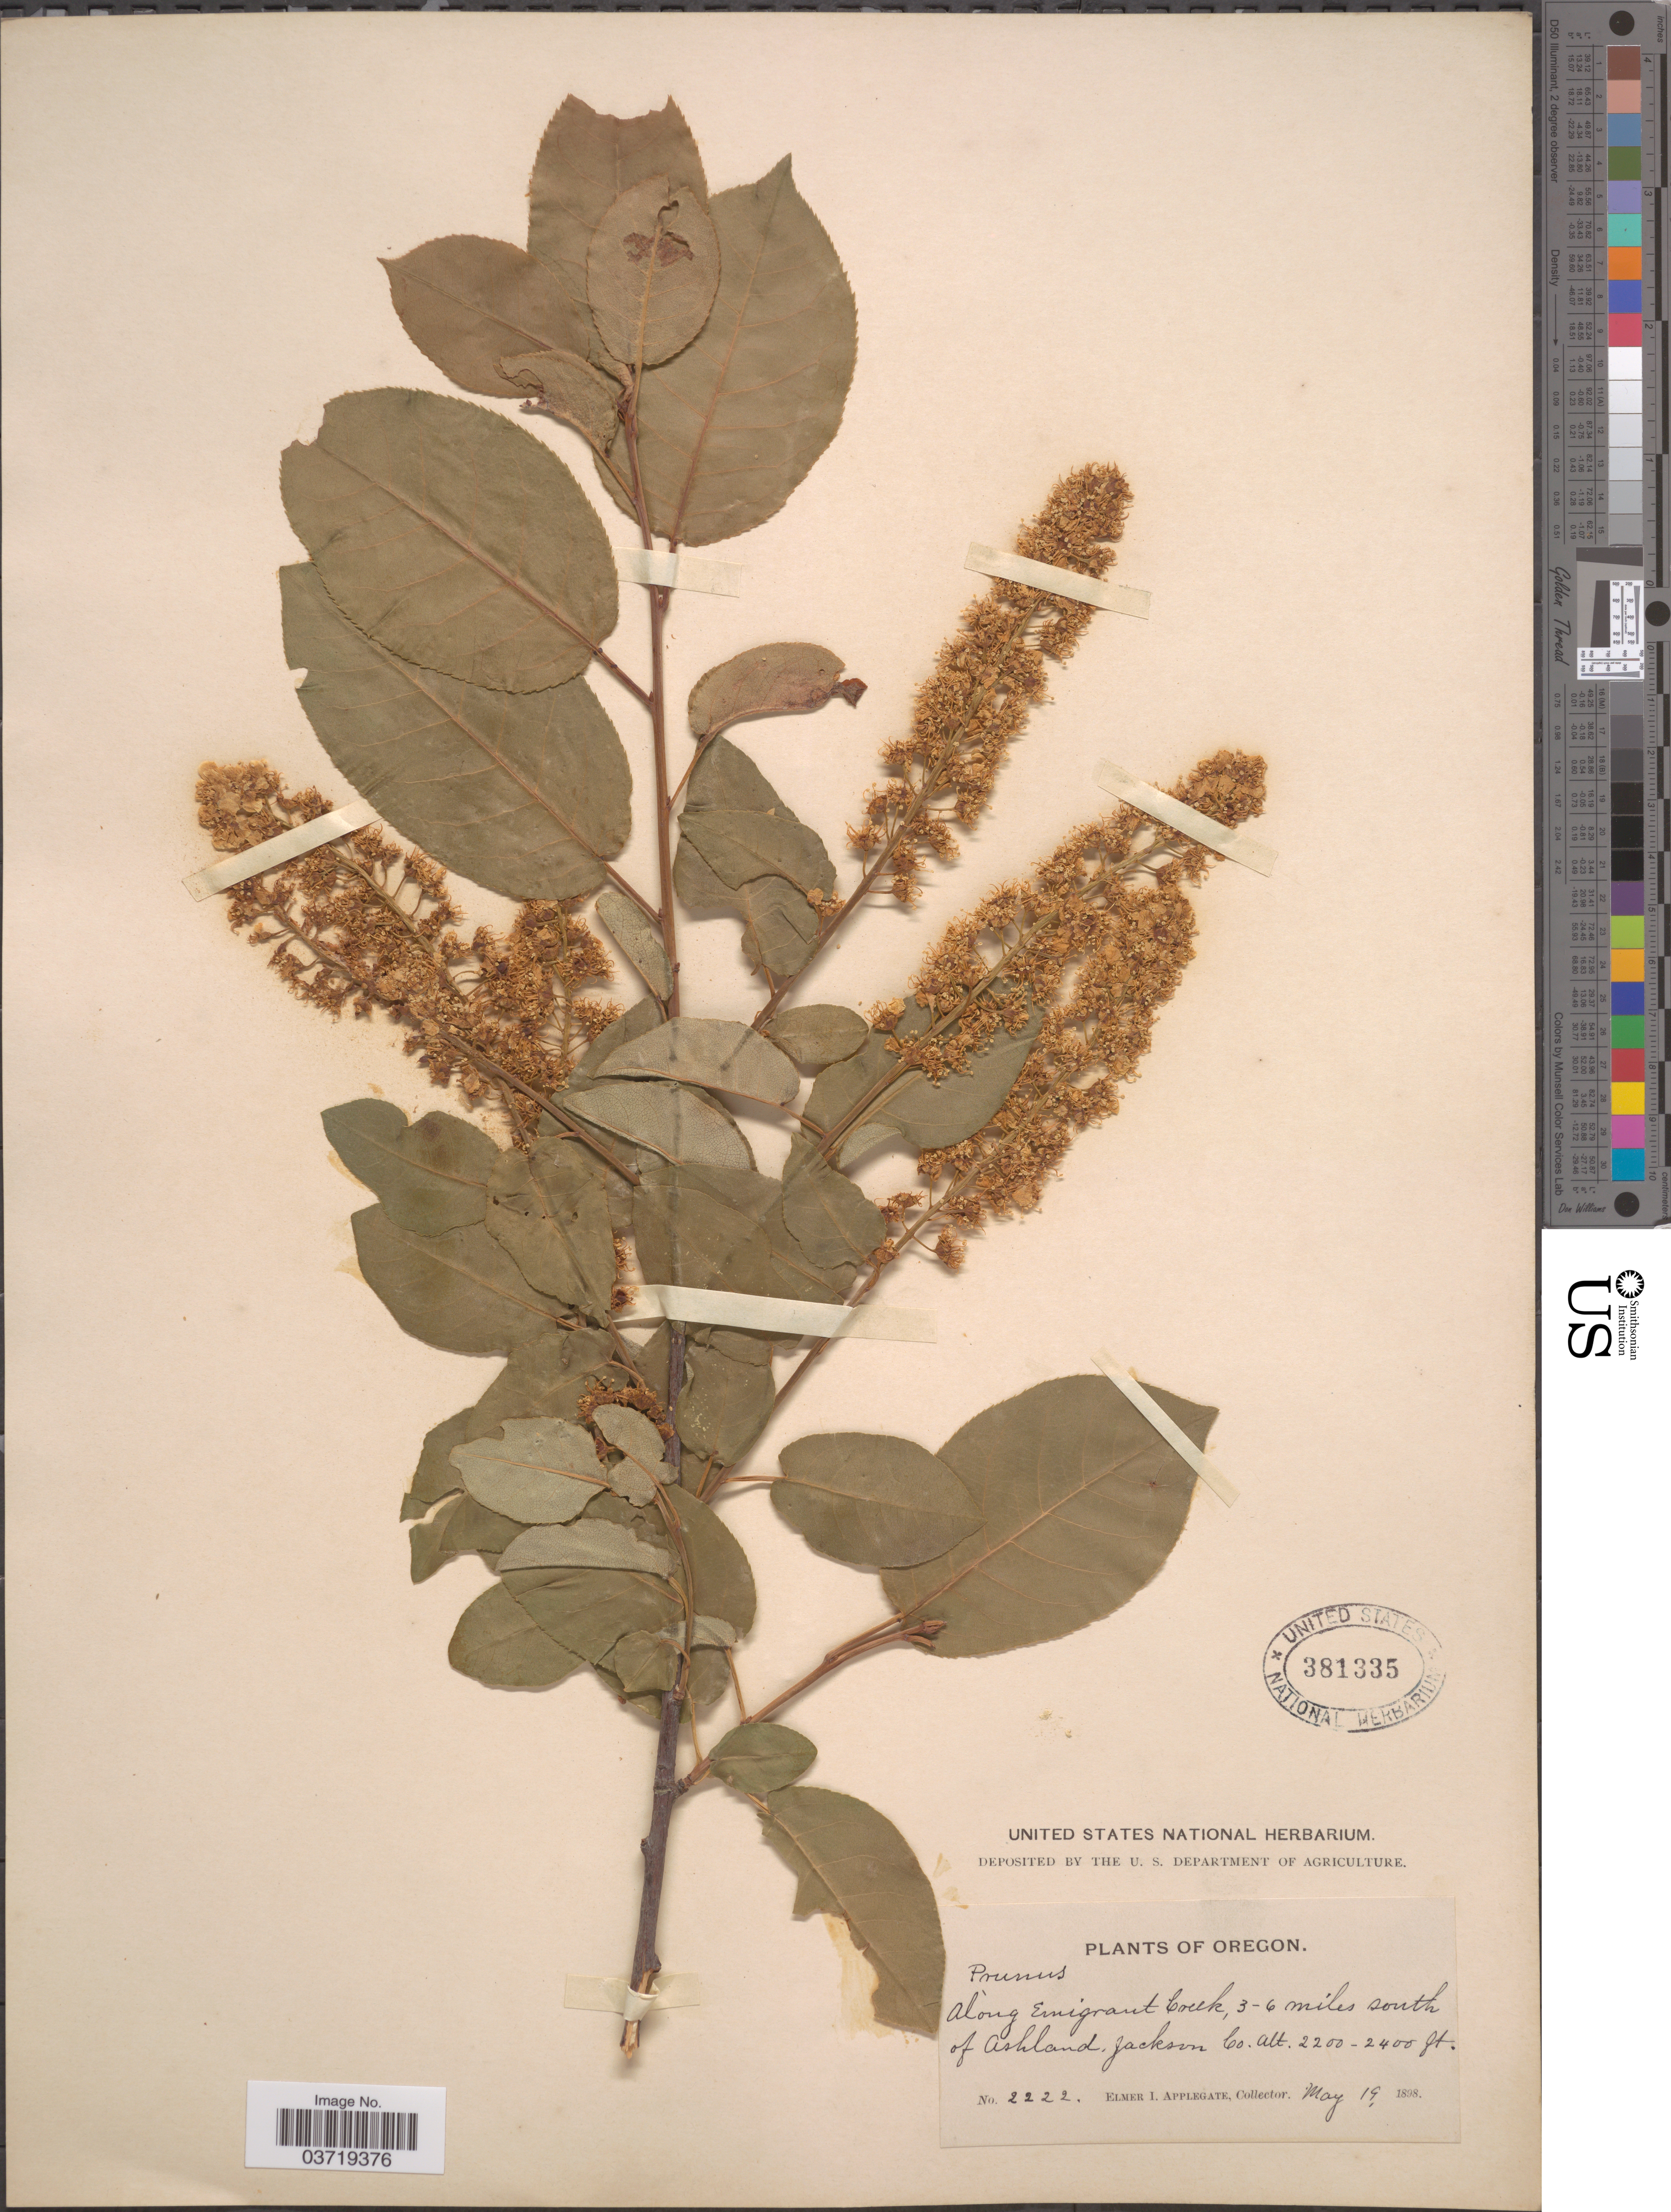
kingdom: Plantae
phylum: Tracheophyta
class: Magnoliopsida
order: Rosales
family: Rosaceae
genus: Prunus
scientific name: Prunus virginiana var. demissa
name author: (Nutt.) Torr.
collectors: E. I. Applegate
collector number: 2222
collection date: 1898-05-19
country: United States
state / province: Oregon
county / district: Jackson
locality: Along Emigrant Creek, 3-6 miles south of Ashland, Jackson Co.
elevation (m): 671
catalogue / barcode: US 381335